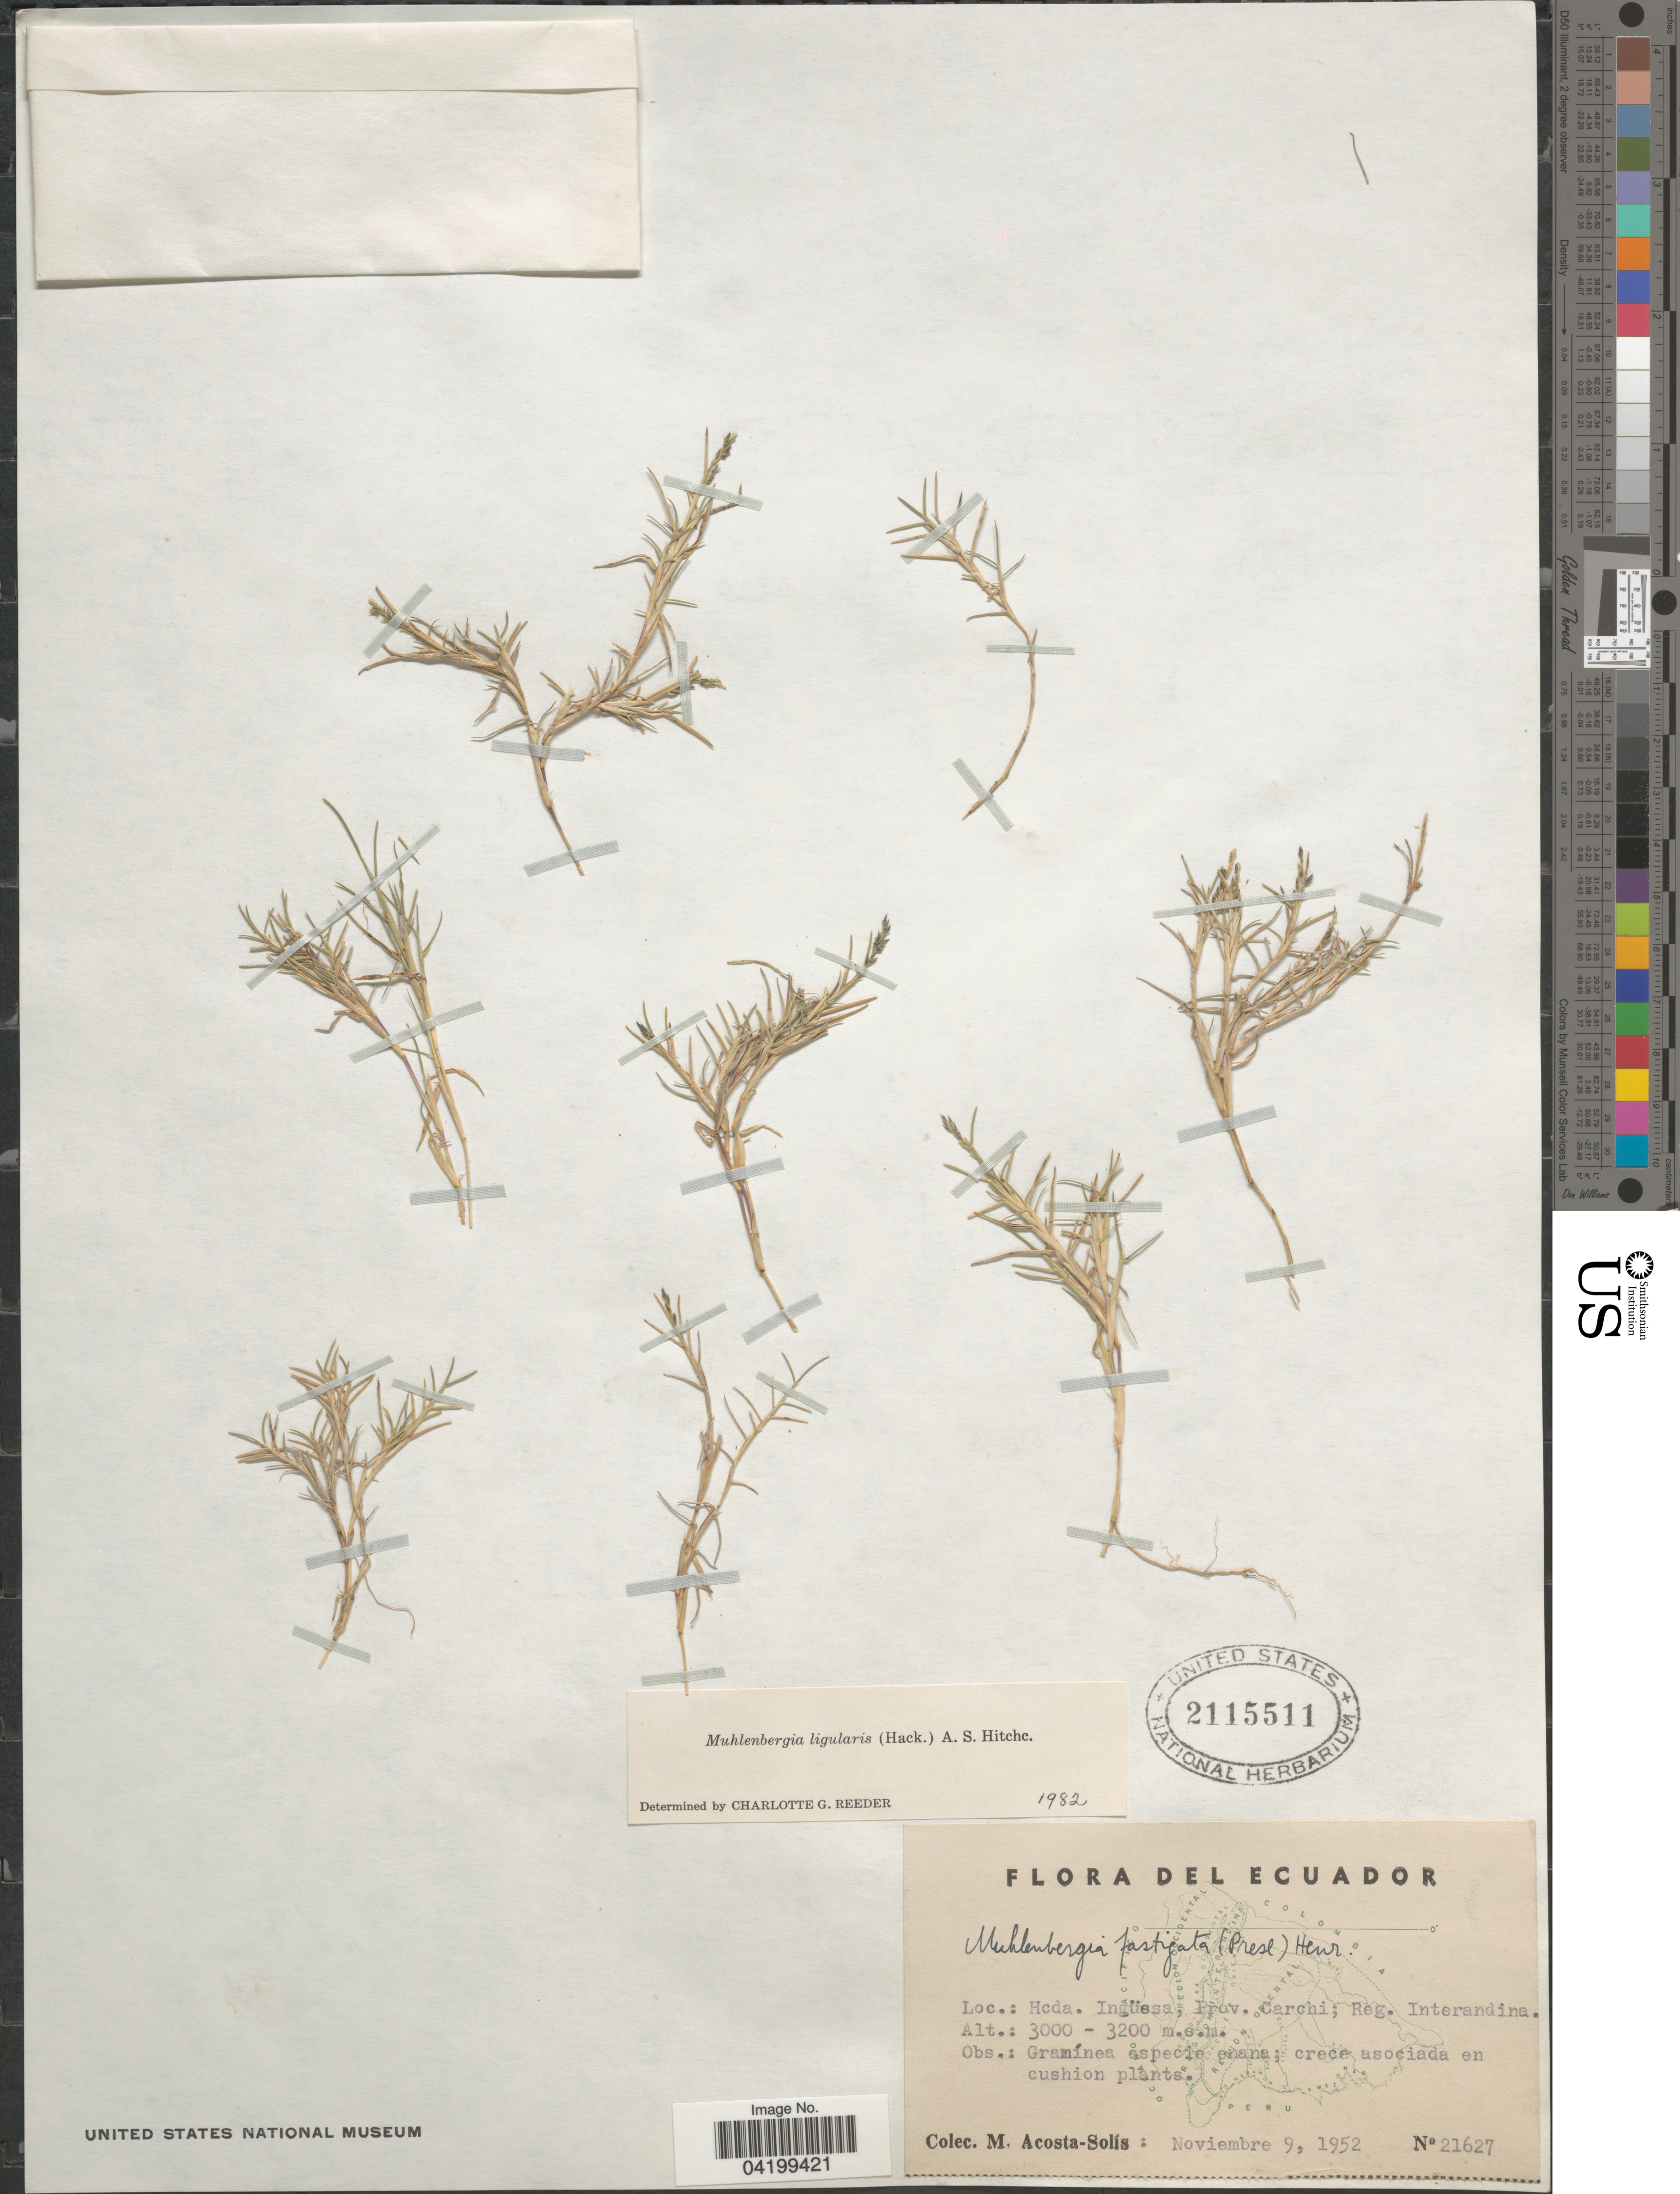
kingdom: Plantae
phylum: Tracheophyta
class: Liliopsida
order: Poales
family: Poaceae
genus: Muhlenbergia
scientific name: Muhlenbergia ligularis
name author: (Hack.) Hitchc.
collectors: M. Acosta Solis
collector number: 21627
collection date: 1952-11-09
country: Ecuador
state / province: Carchi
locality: Hcda. Ingüesa. Reg. Interandina.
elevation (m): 3000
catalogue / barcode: US 2115511